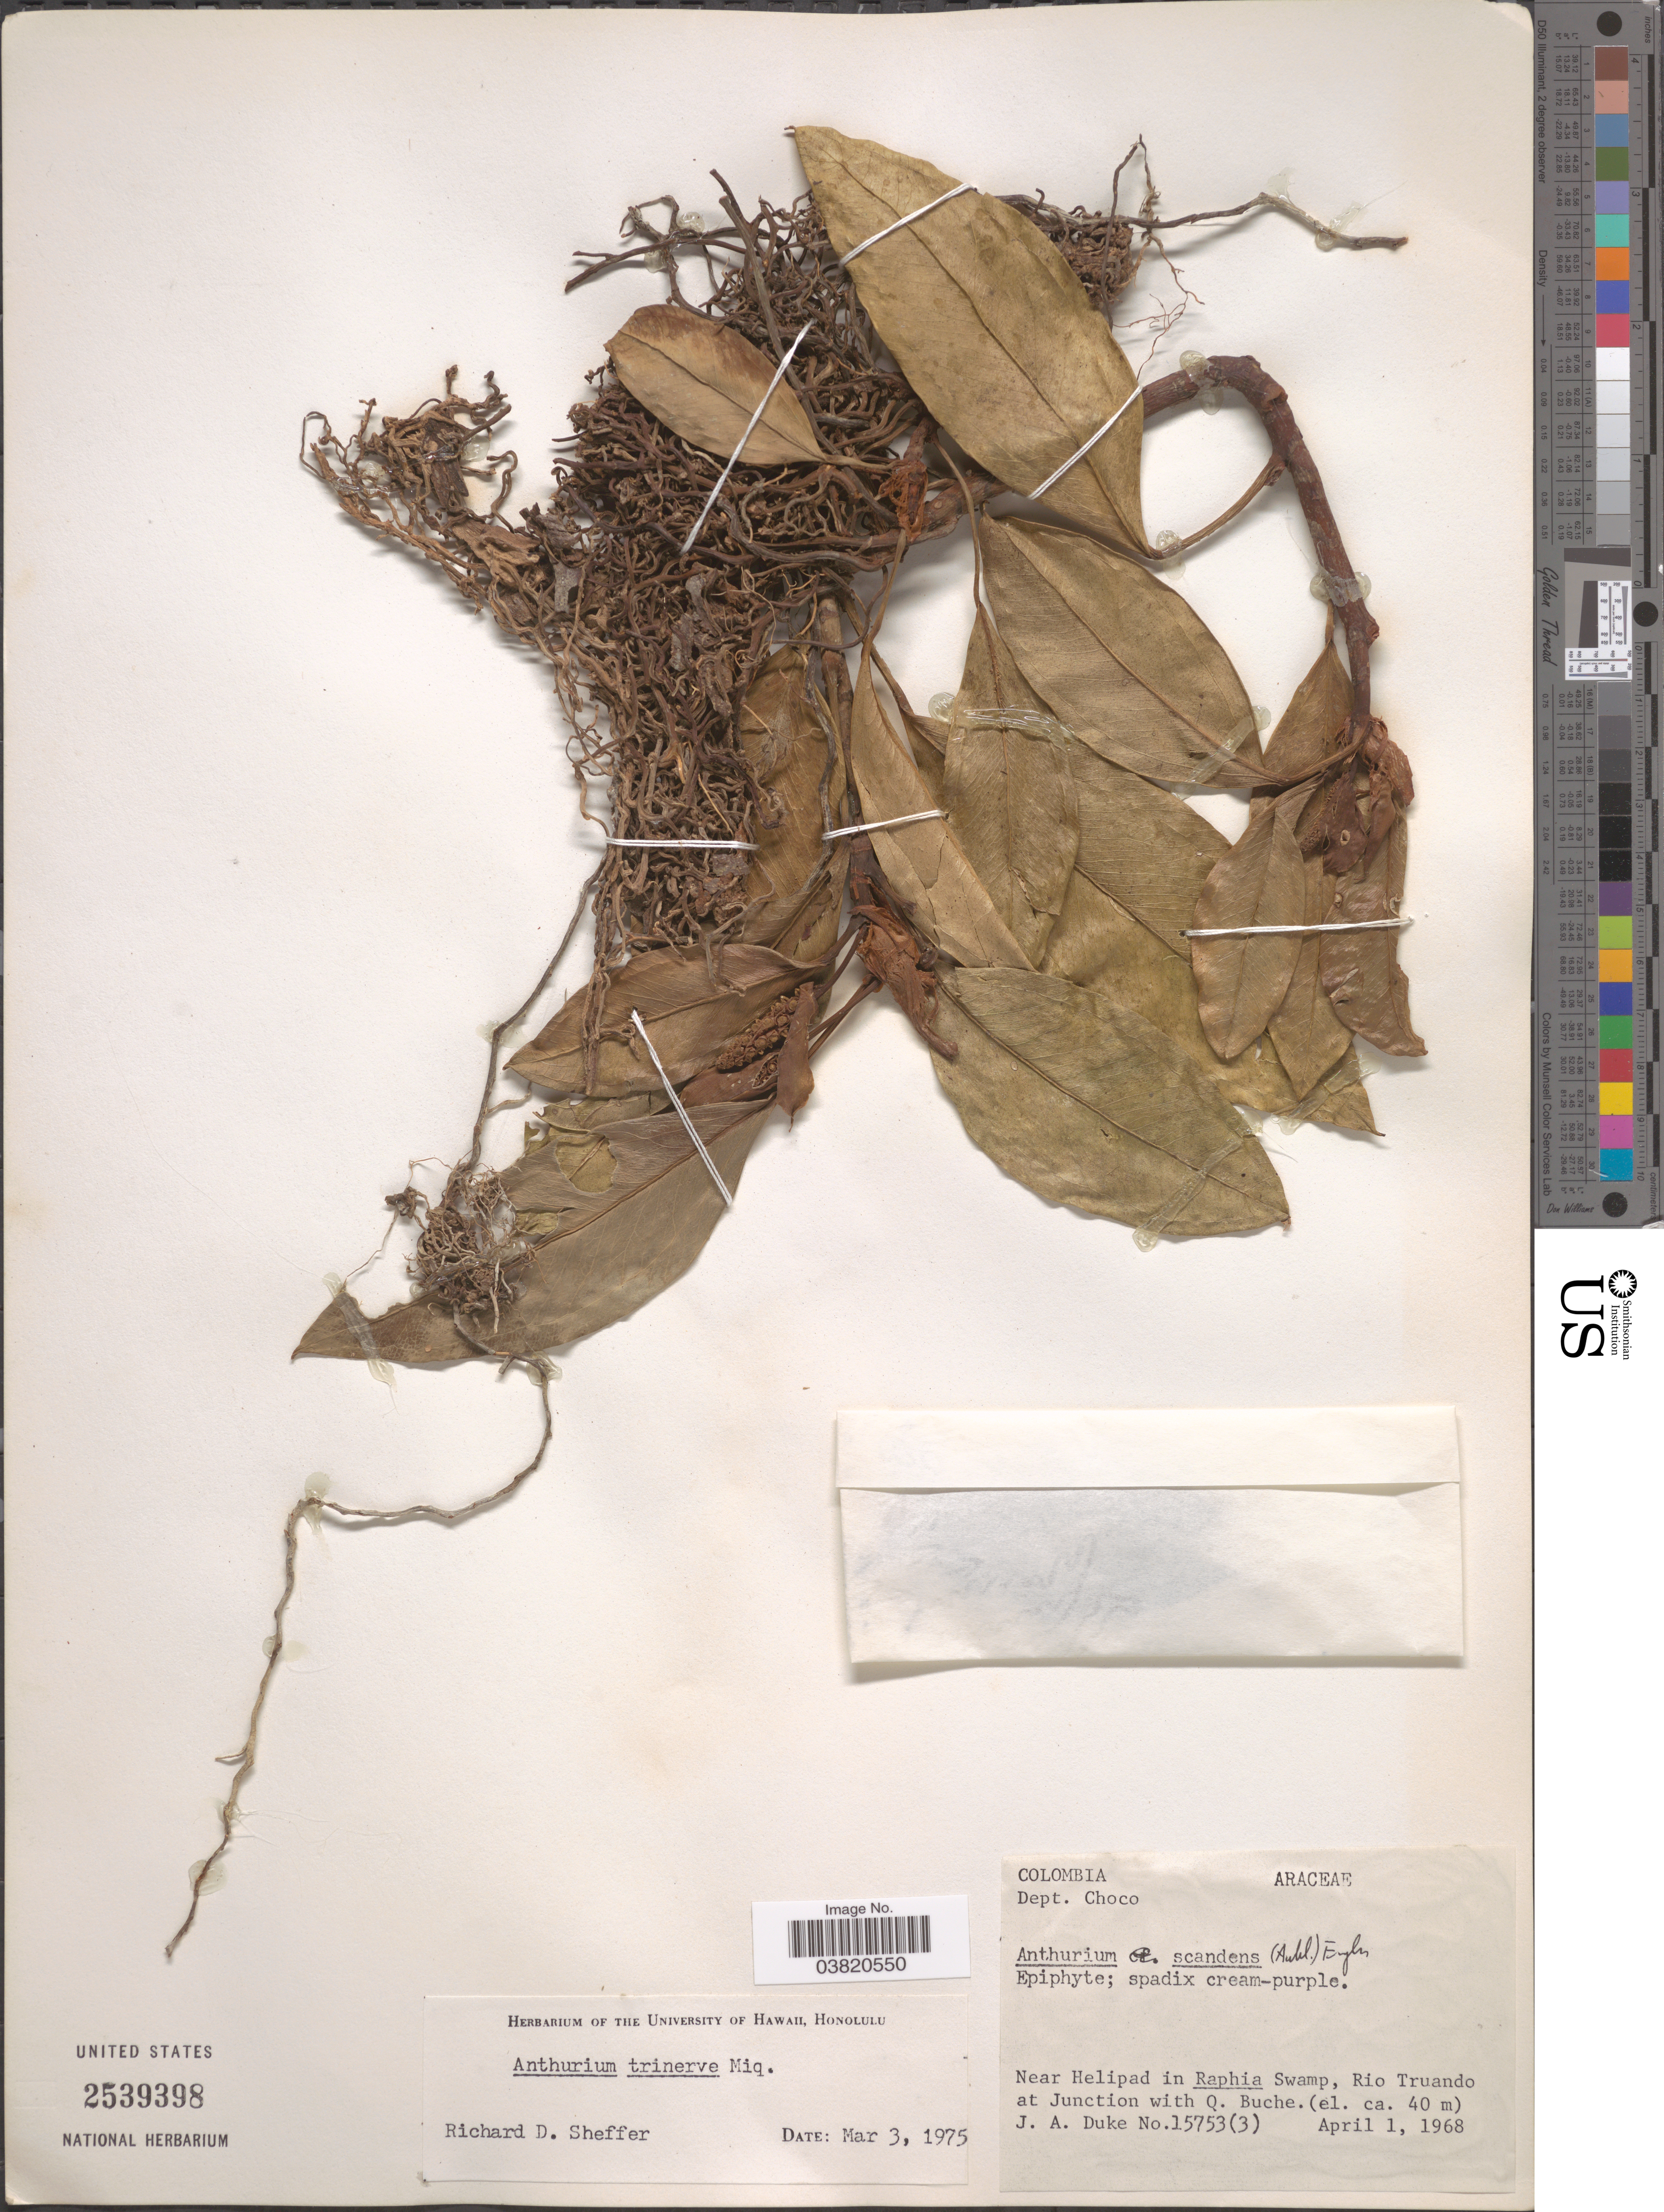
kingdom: Plantae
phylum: Tracheophyta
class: Liliopsida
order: Alismatales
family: Araceae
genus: Anthurium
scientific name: Anthurium trinerve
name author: Miq.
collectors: J. A. Duke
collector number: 15753(3)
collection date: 1968-04-01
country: Colombia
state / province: Chocó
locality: Dept. Choco. Near Helipad in Raphia Swamp, Rio Truando at Junction with Q. Buche.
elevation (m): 40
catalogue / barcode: US 2539398